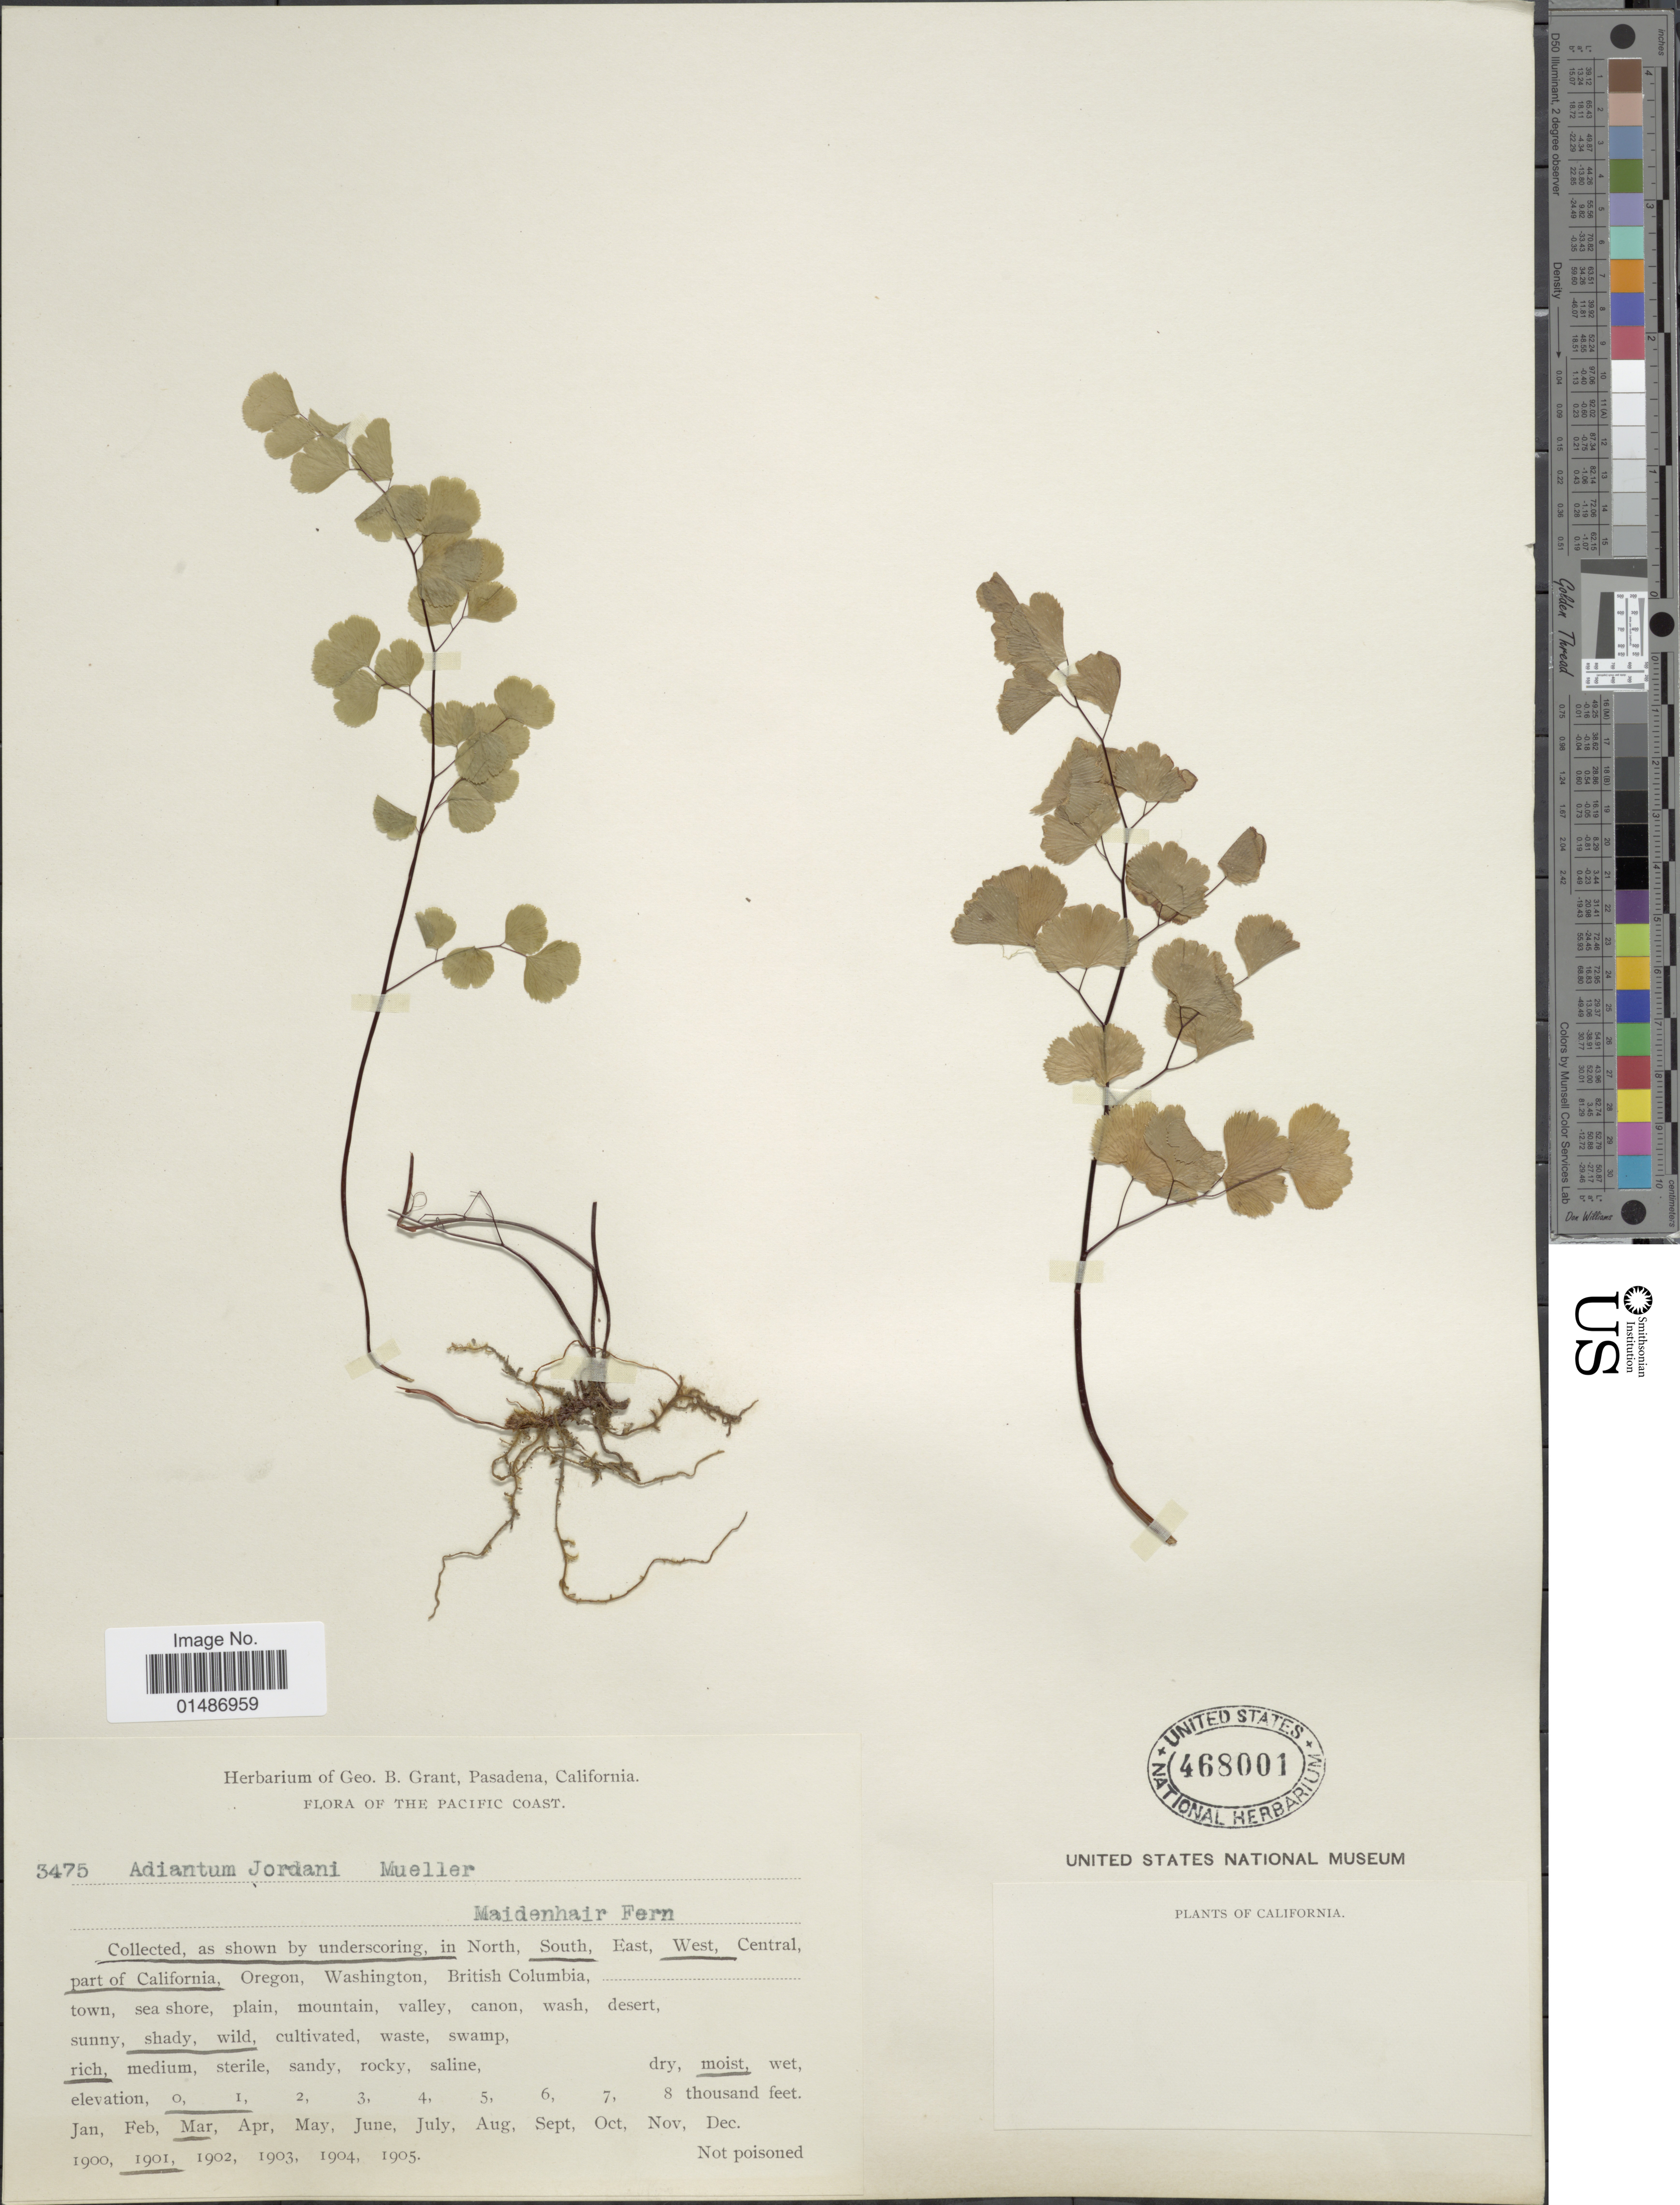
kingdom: Plantae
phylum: Tracheophyta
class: Polypodiopsida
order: Polypodiales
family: Pteridaceae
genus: Adiantum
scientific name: Adiantum jordanii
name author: C.H. Mull.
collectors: ex herb. G. B. Grant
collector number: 3475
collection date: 1901-03-01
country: United States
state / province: California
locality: Pacific Coast. Maidenhair Fern. South, West, part of California.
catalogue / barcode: US 468001